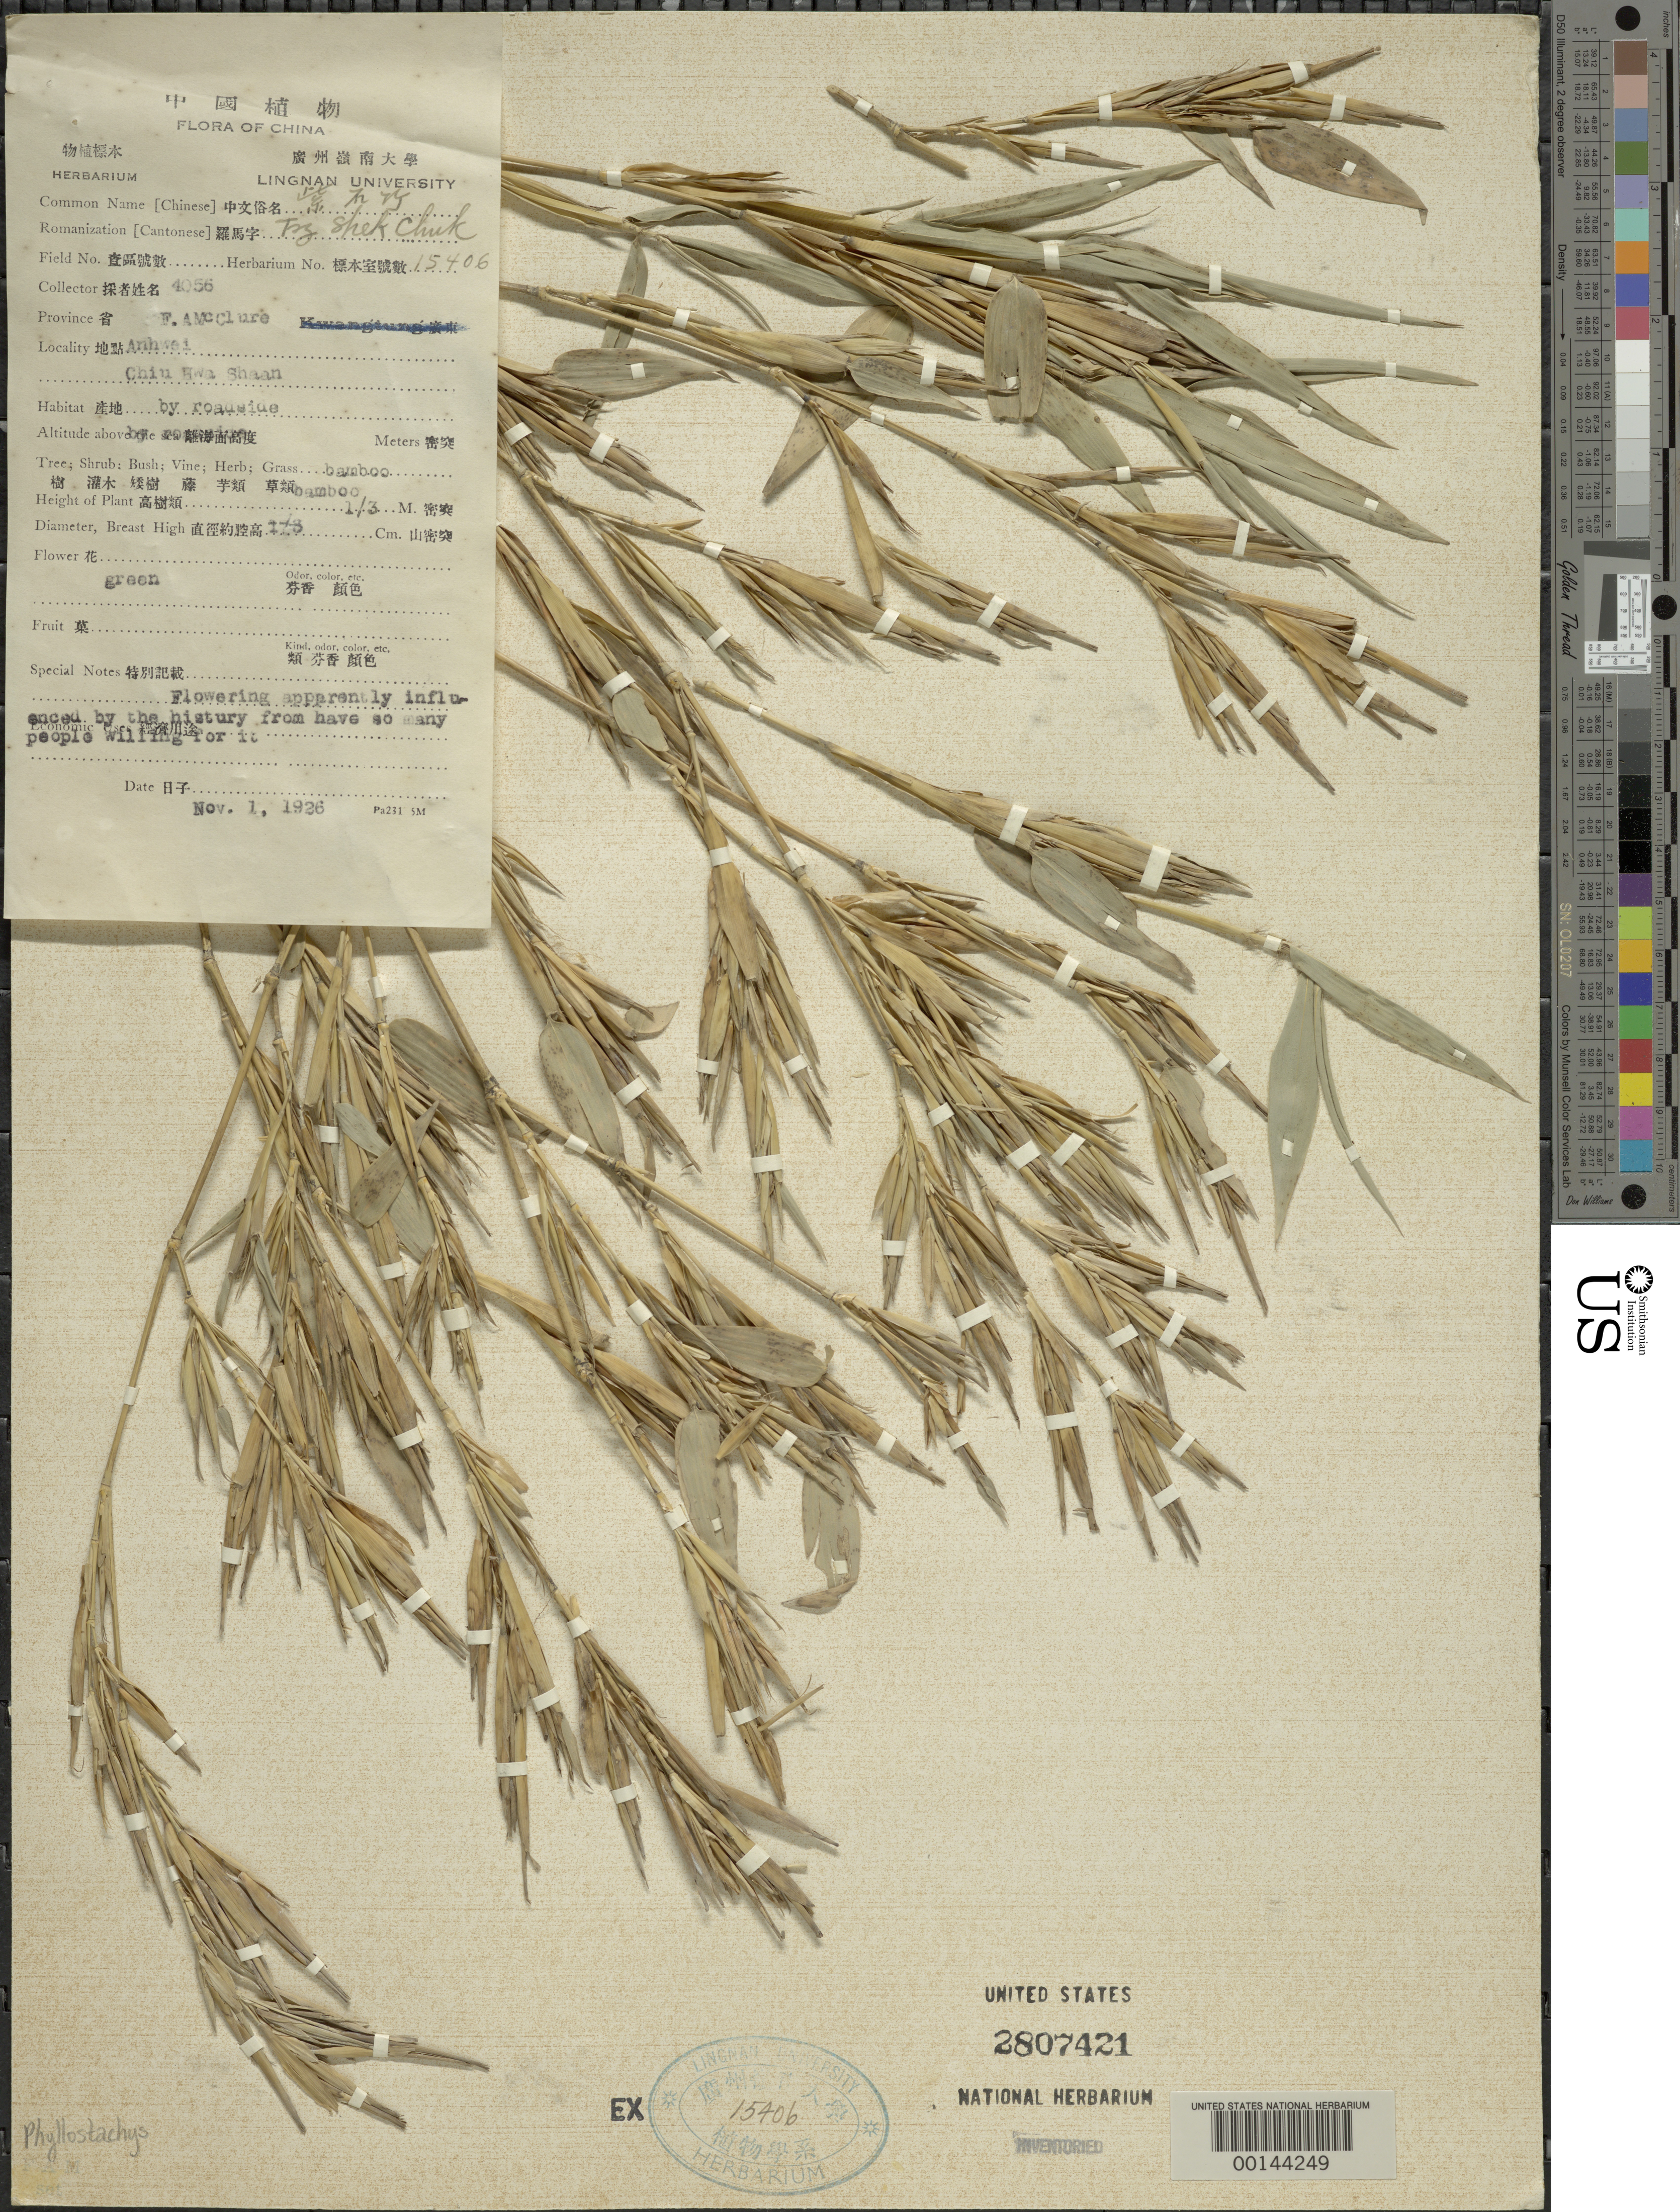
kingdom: Plantae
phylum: Tracheophyta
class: Liliopsida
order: Poales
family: Poaceae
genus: Phyllostachys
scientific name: Phyllostachys sp.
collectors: F. A. McClure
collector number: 4056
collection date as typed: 01 Nov 1926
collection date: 1926-11-01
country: China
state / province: Anhui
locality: Chiu hwa shaan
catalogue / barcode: US 2807421